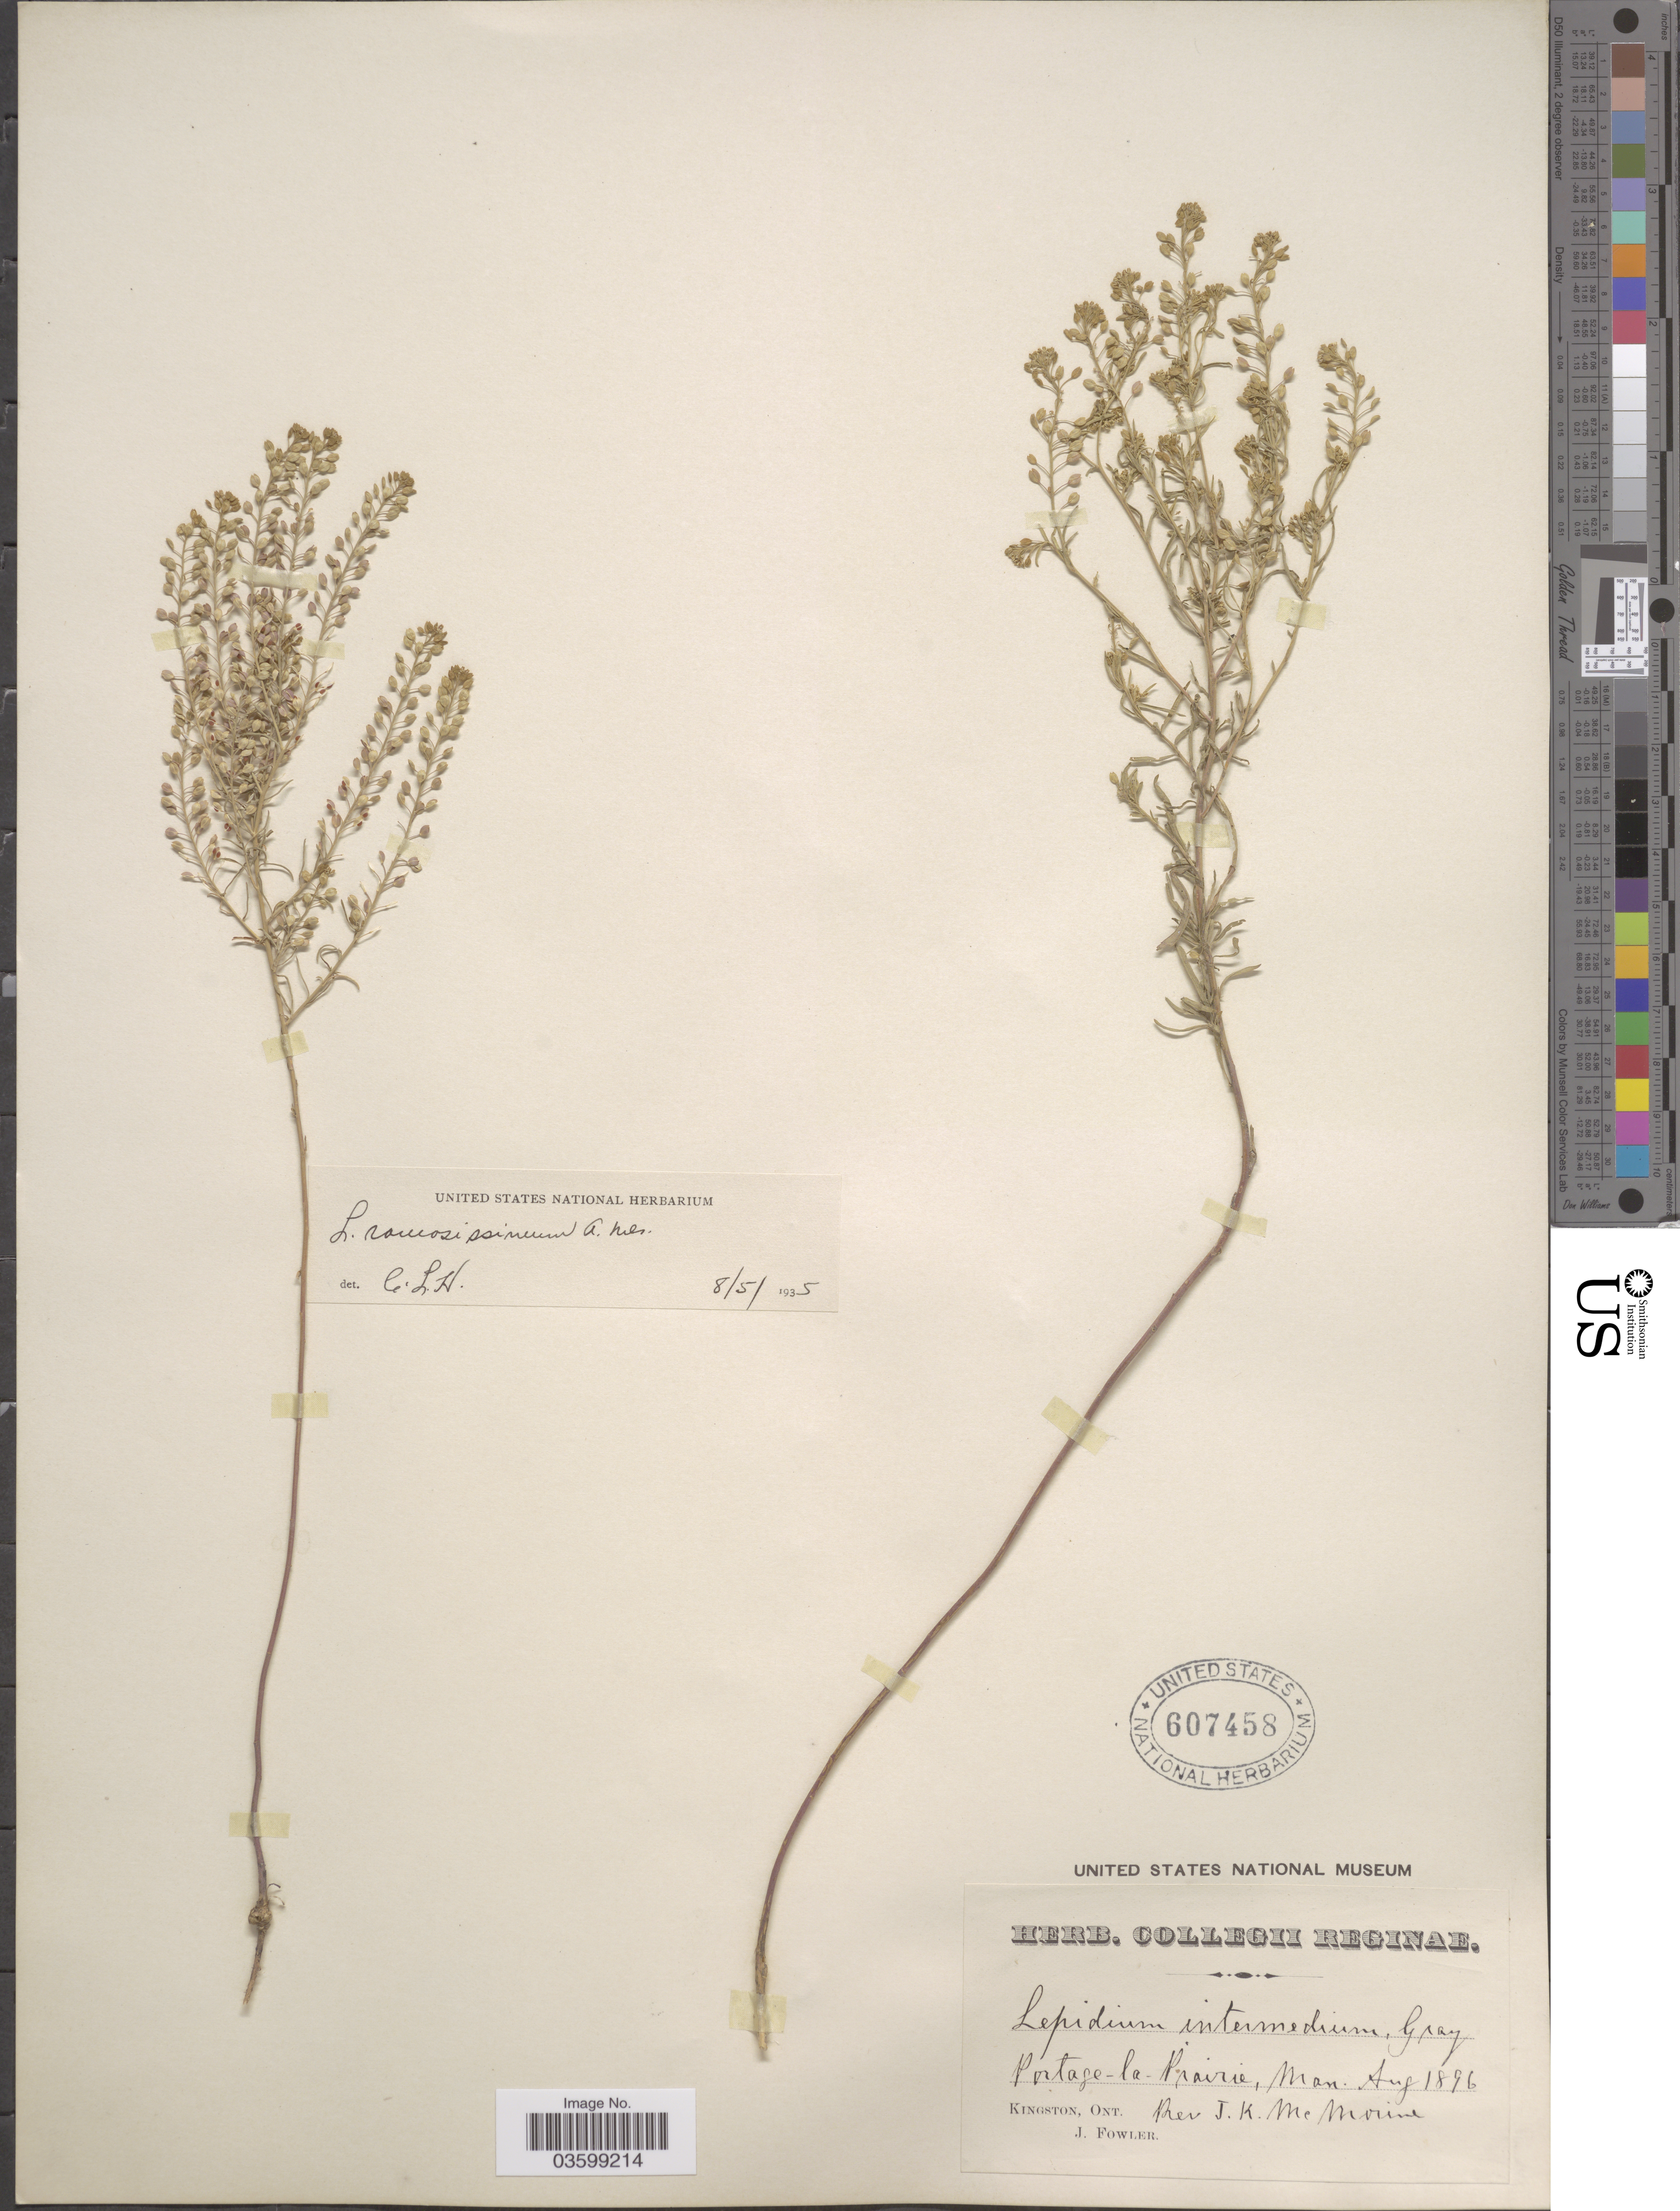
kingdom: Plantae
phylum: Tracheophyta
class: Magnoliopsida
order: Brassicales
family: Brassicaceae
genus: Lepidium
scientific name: Lepidium ramosissimum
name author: A. Nelson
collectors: J. Fowler & J. McMorine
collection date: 1896-08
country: United States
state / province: Montana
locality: Portage-la-Prairie.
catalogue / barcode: US 607458